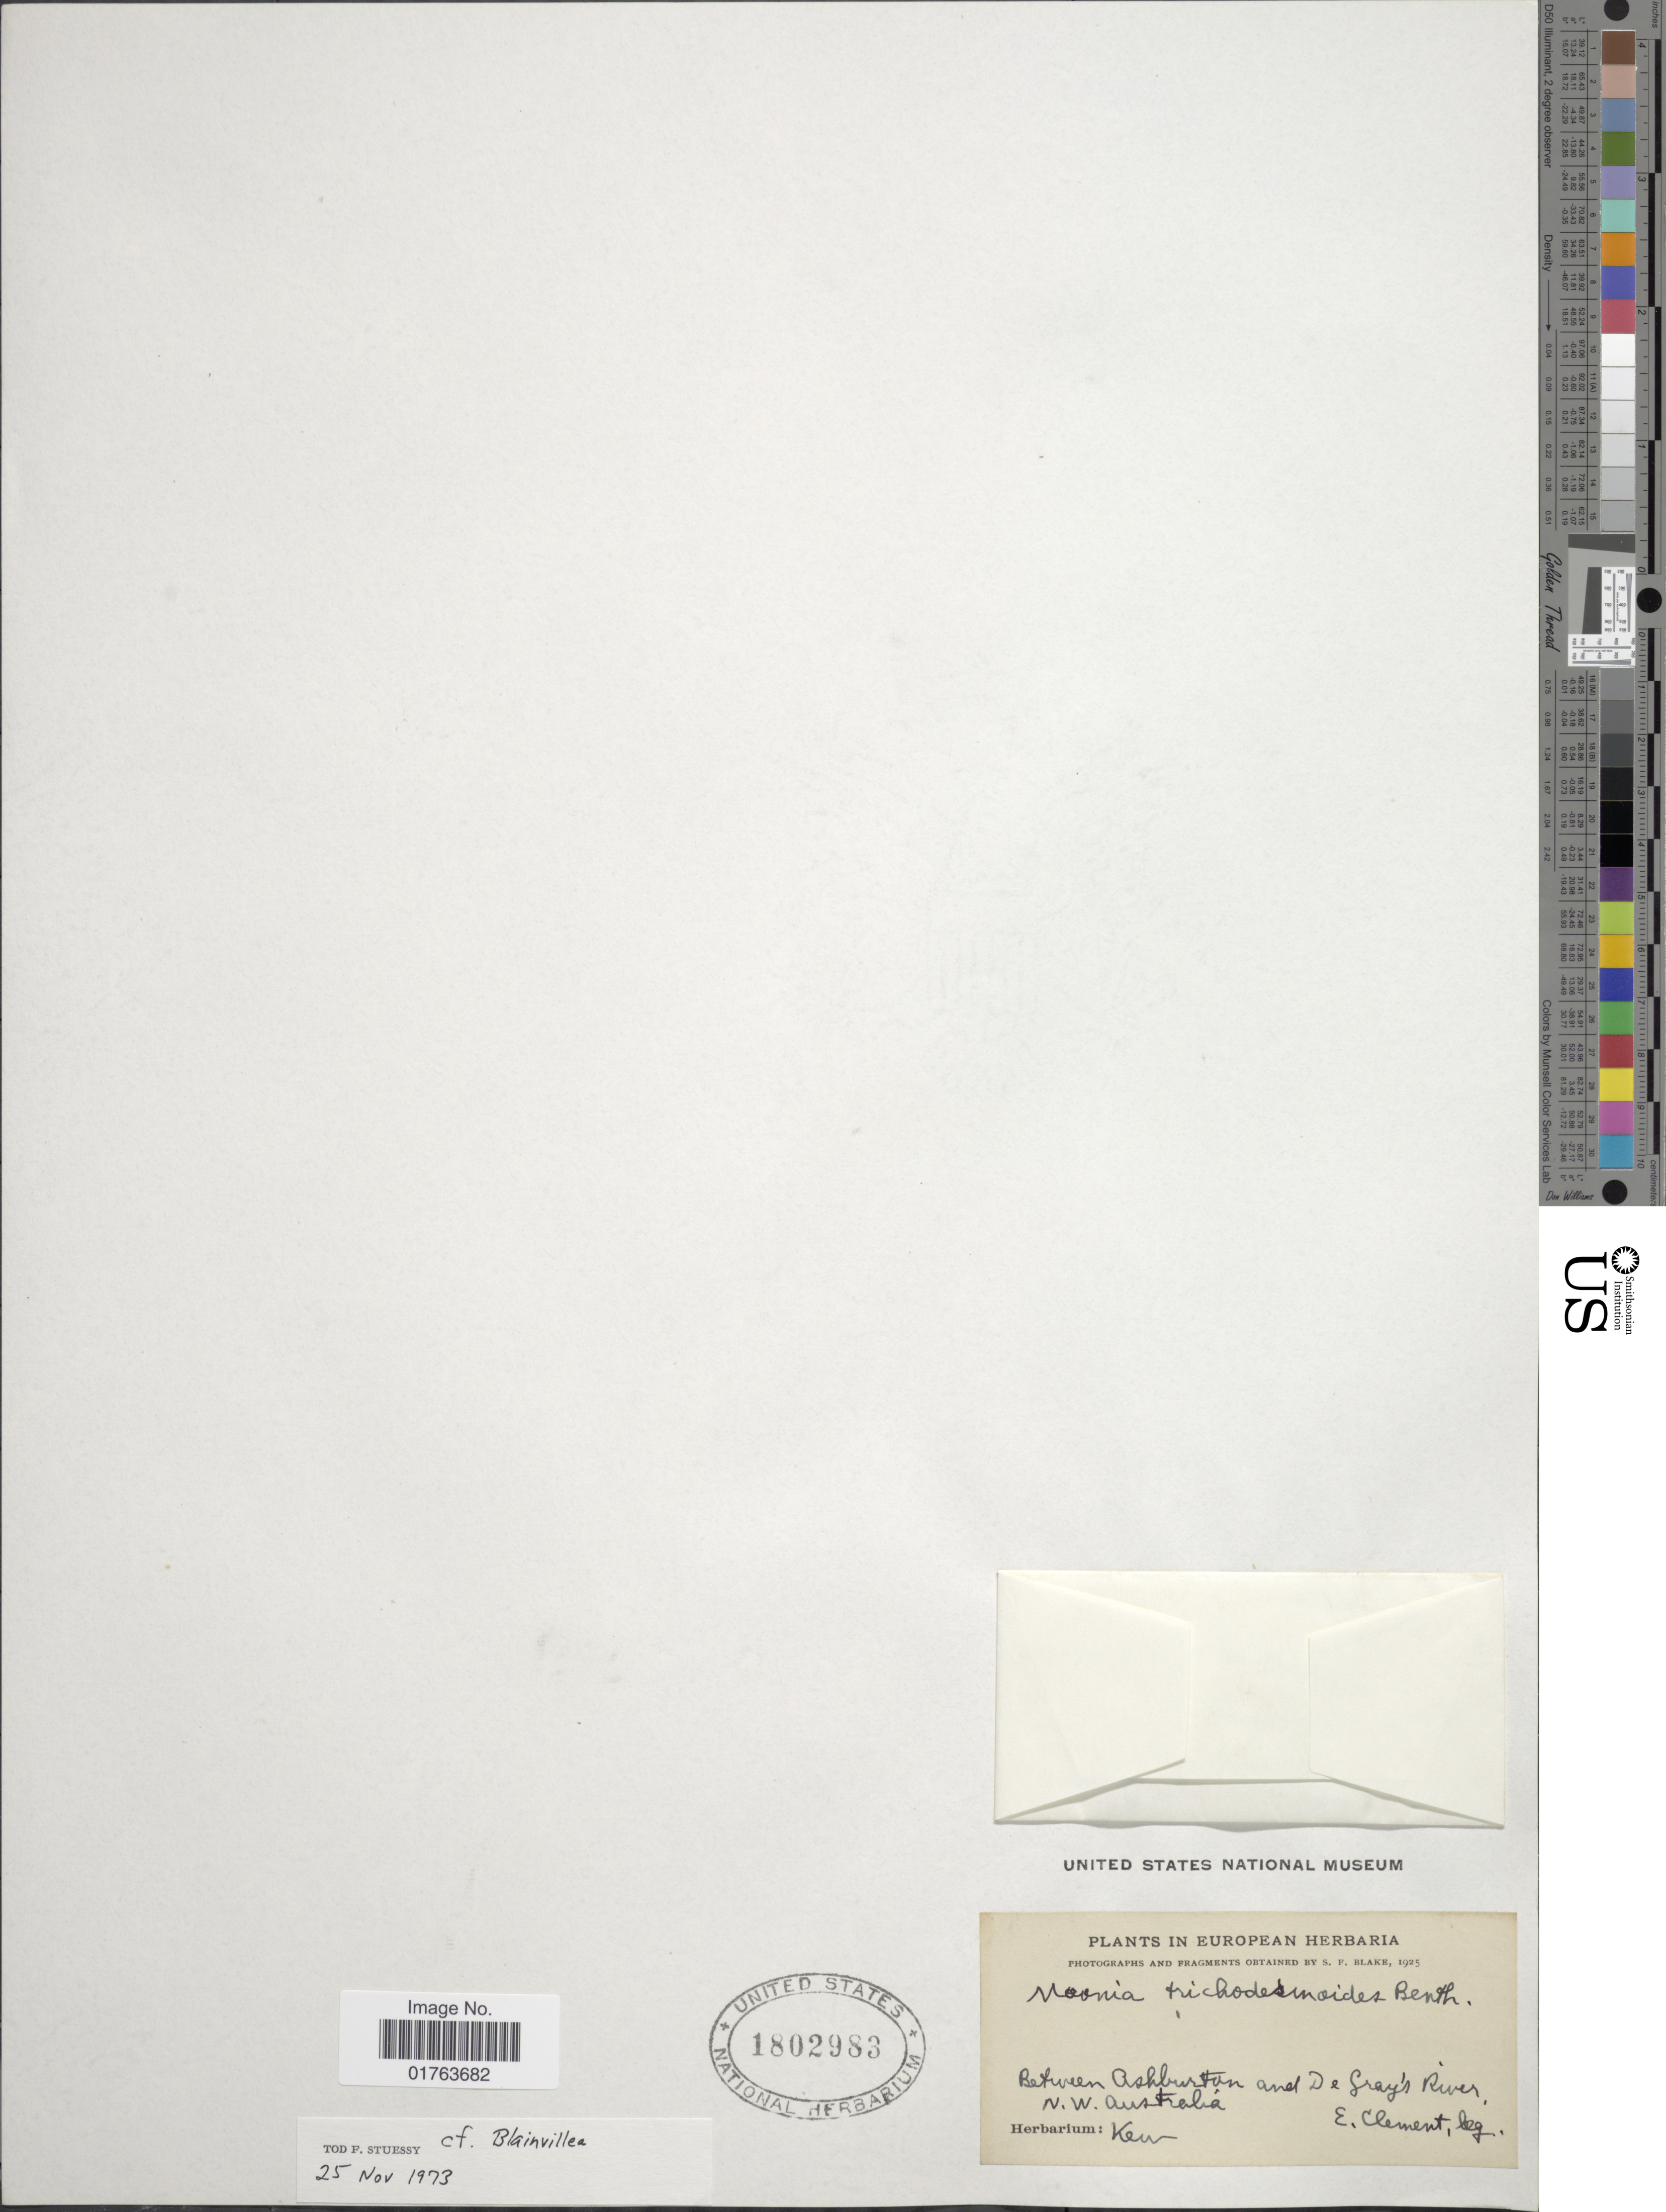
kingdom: Plantae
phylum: Tracheophyta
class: Magnoliopsida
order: Asterales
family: Asteraceae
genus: Blainvillea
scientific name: Blainvillea sp.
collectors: E. Clement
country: Australia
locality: Between Ashburton and De Gray's River, N. W. Australia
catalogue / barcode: US 1802983